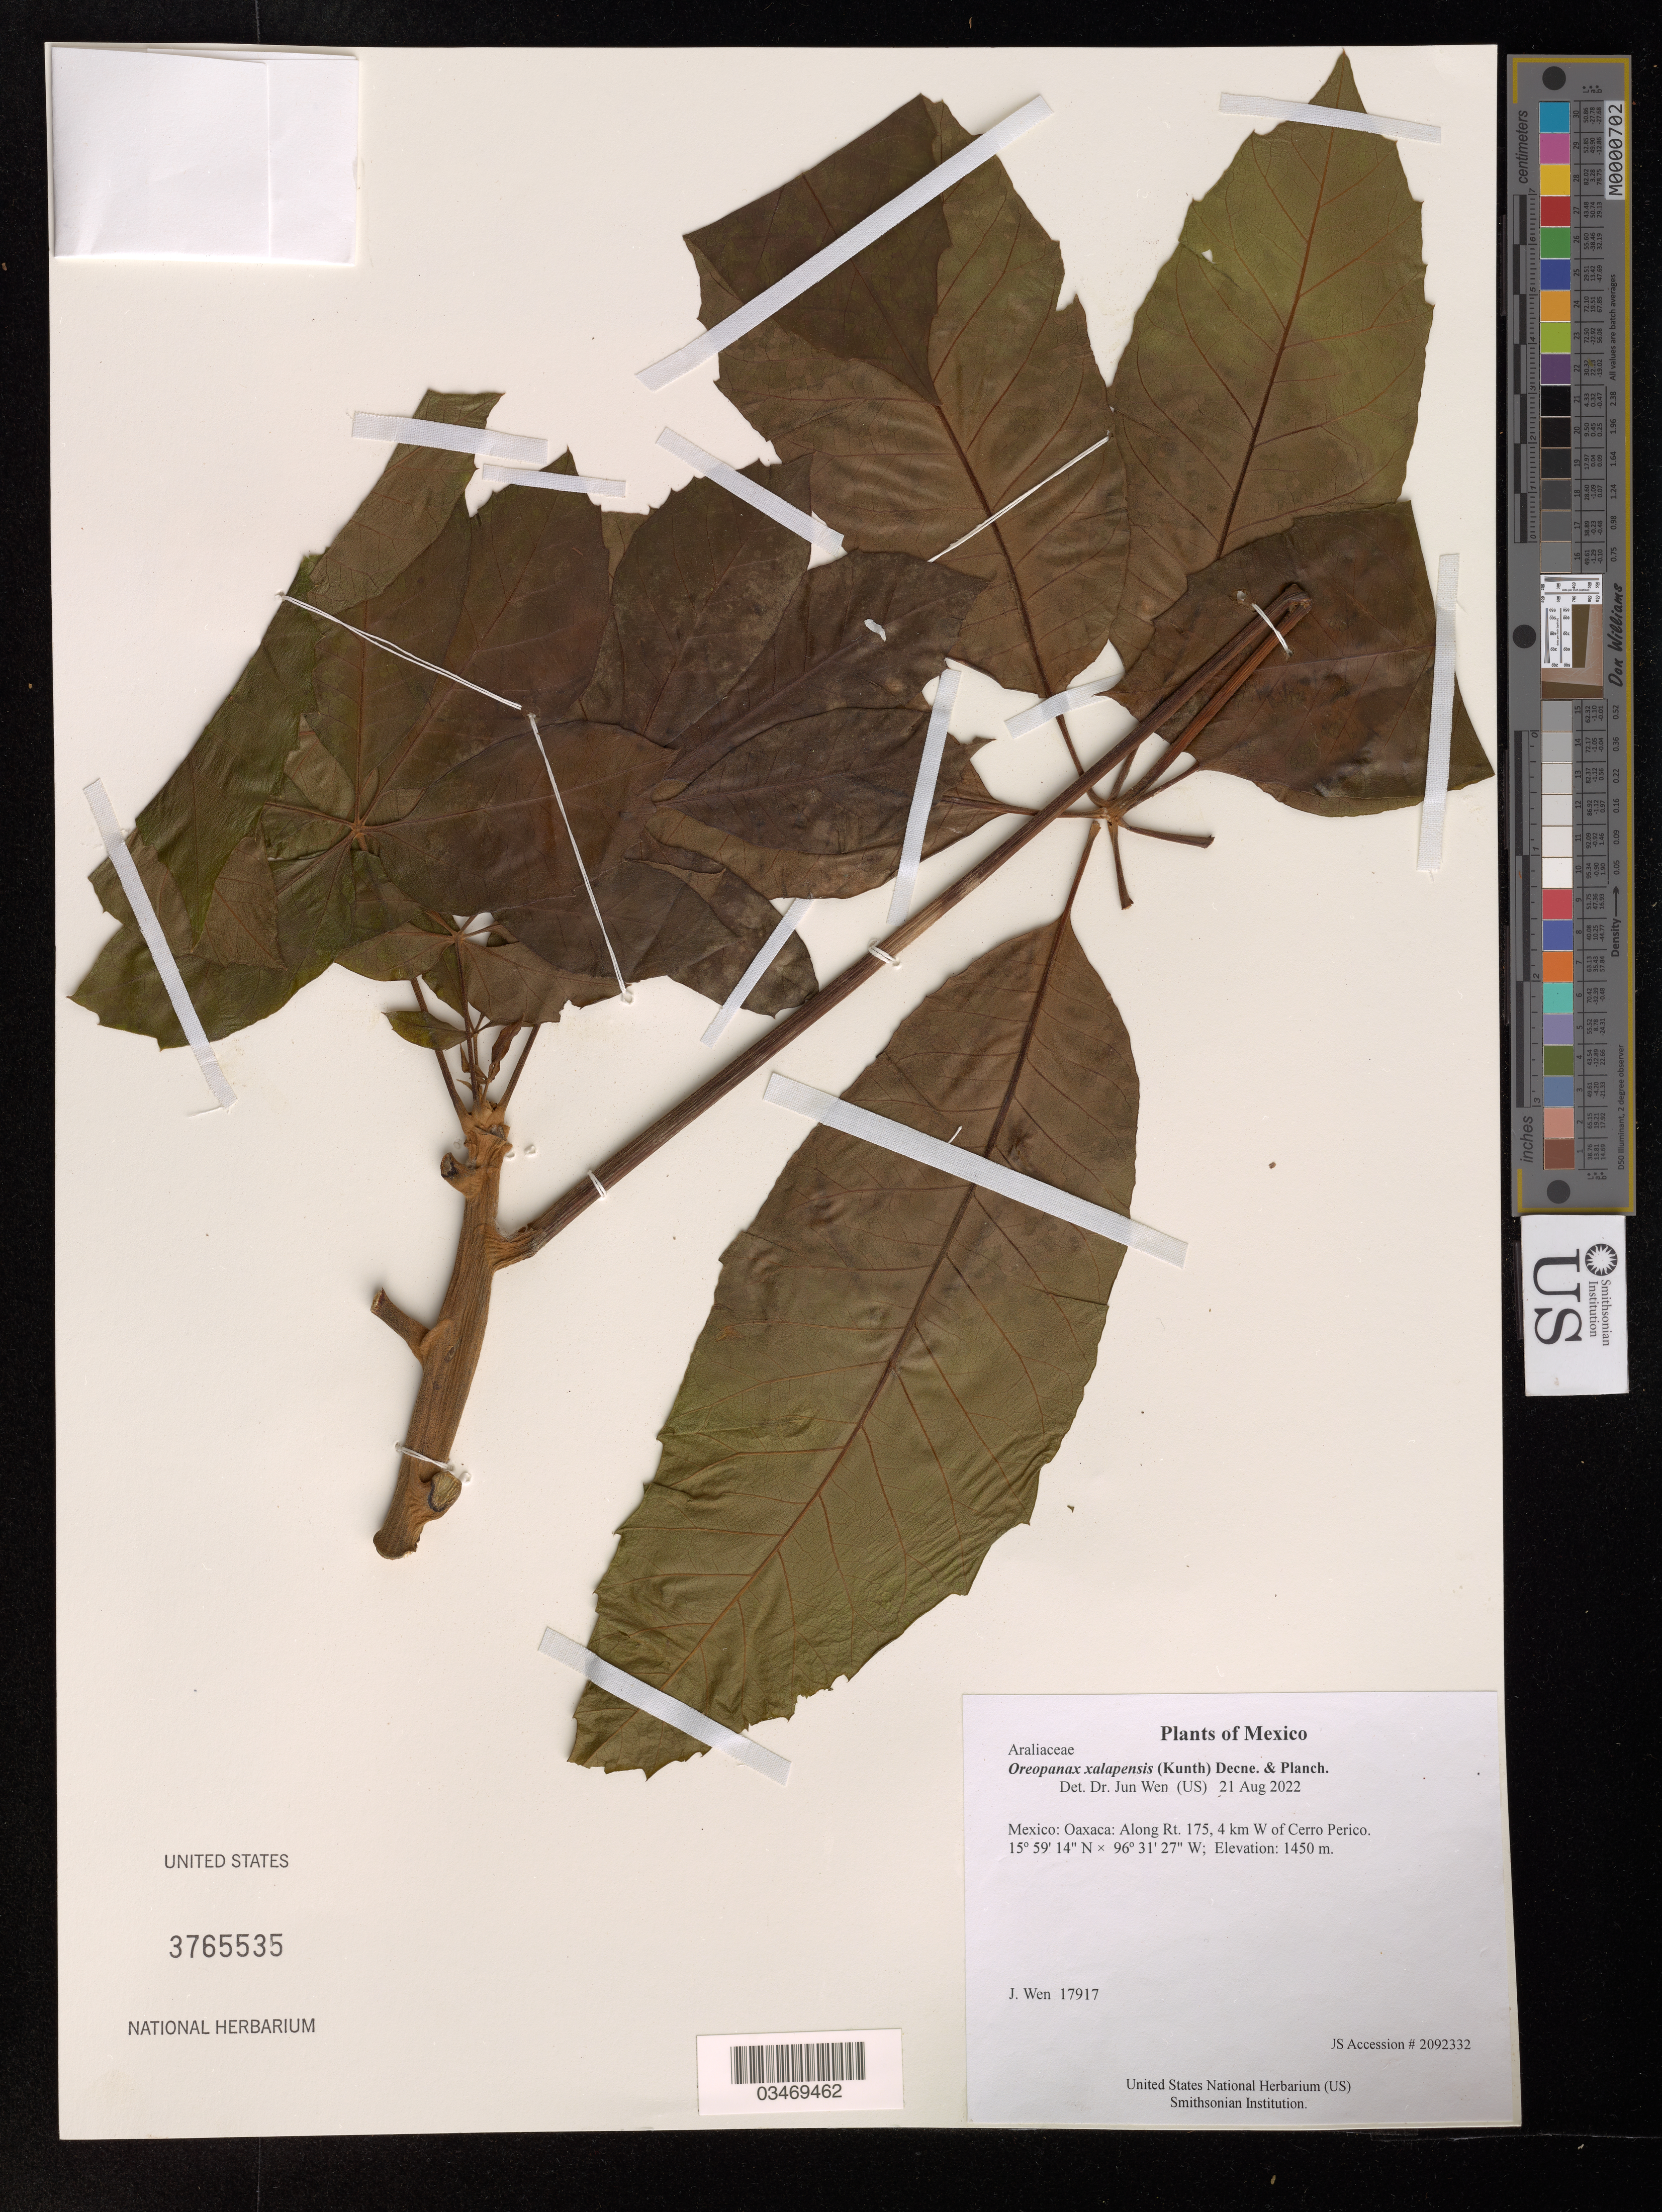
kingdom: Plantae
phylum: Tracheophyta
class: Magnoliopsida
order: Apiales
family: Araliaceae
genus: Oreopanax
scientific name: Oreopanax xalapensis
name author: (Kunth) Decne. & Planch.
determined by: Wen, Jun, (BOT), Smithsonian Institution - National Museum of Natural History (UNITED STATES)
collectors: J. Wen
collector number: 17917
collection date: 2022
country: Mexico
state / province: Oaxaca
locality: Along Rt. 175, 4 km W of Cerro Perico.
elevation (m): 1450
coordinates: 15 59 14 N, 96 31 27 W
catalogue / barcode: US 3765535